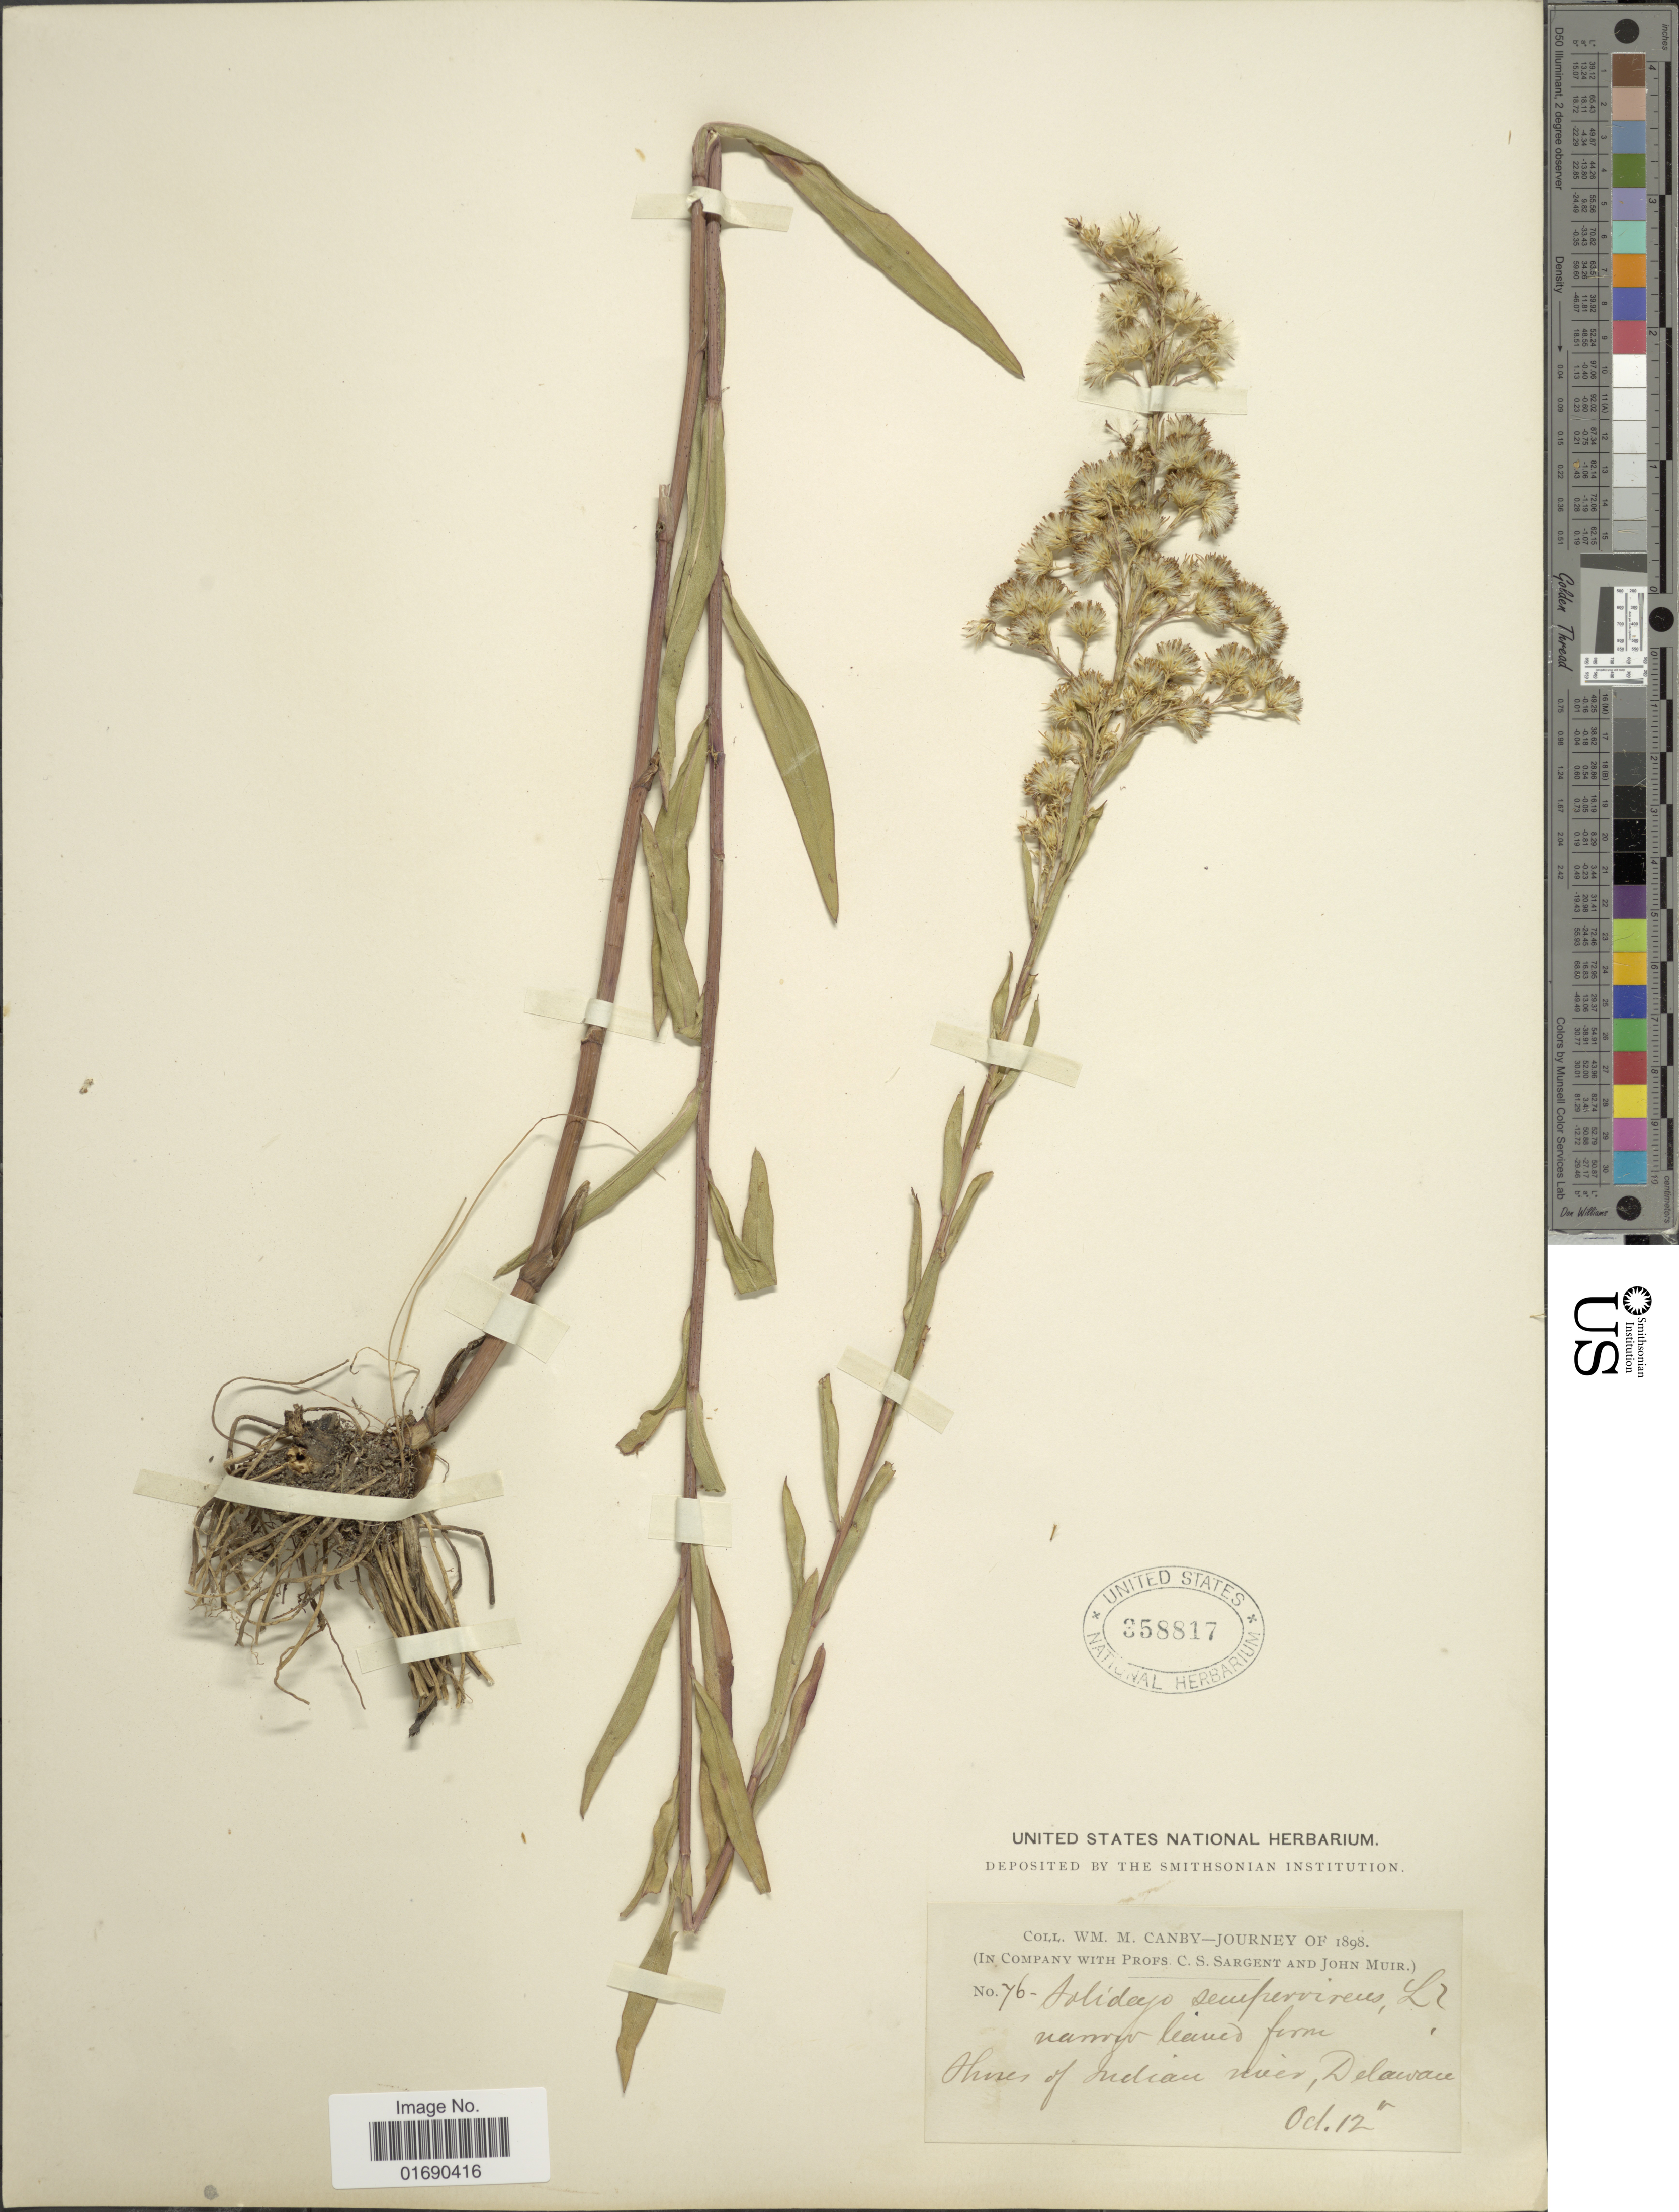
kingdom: Plantae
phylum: Tracheophyta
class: Magnoliopsida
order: Asterales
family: Asteraceae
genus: Solidago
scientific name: Solidago sempervirens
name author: L.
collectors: W. M. Canby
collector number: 76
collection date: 1898-10-12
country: United States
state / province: Delaware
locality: Shores of Indian river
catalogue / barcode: US 358817